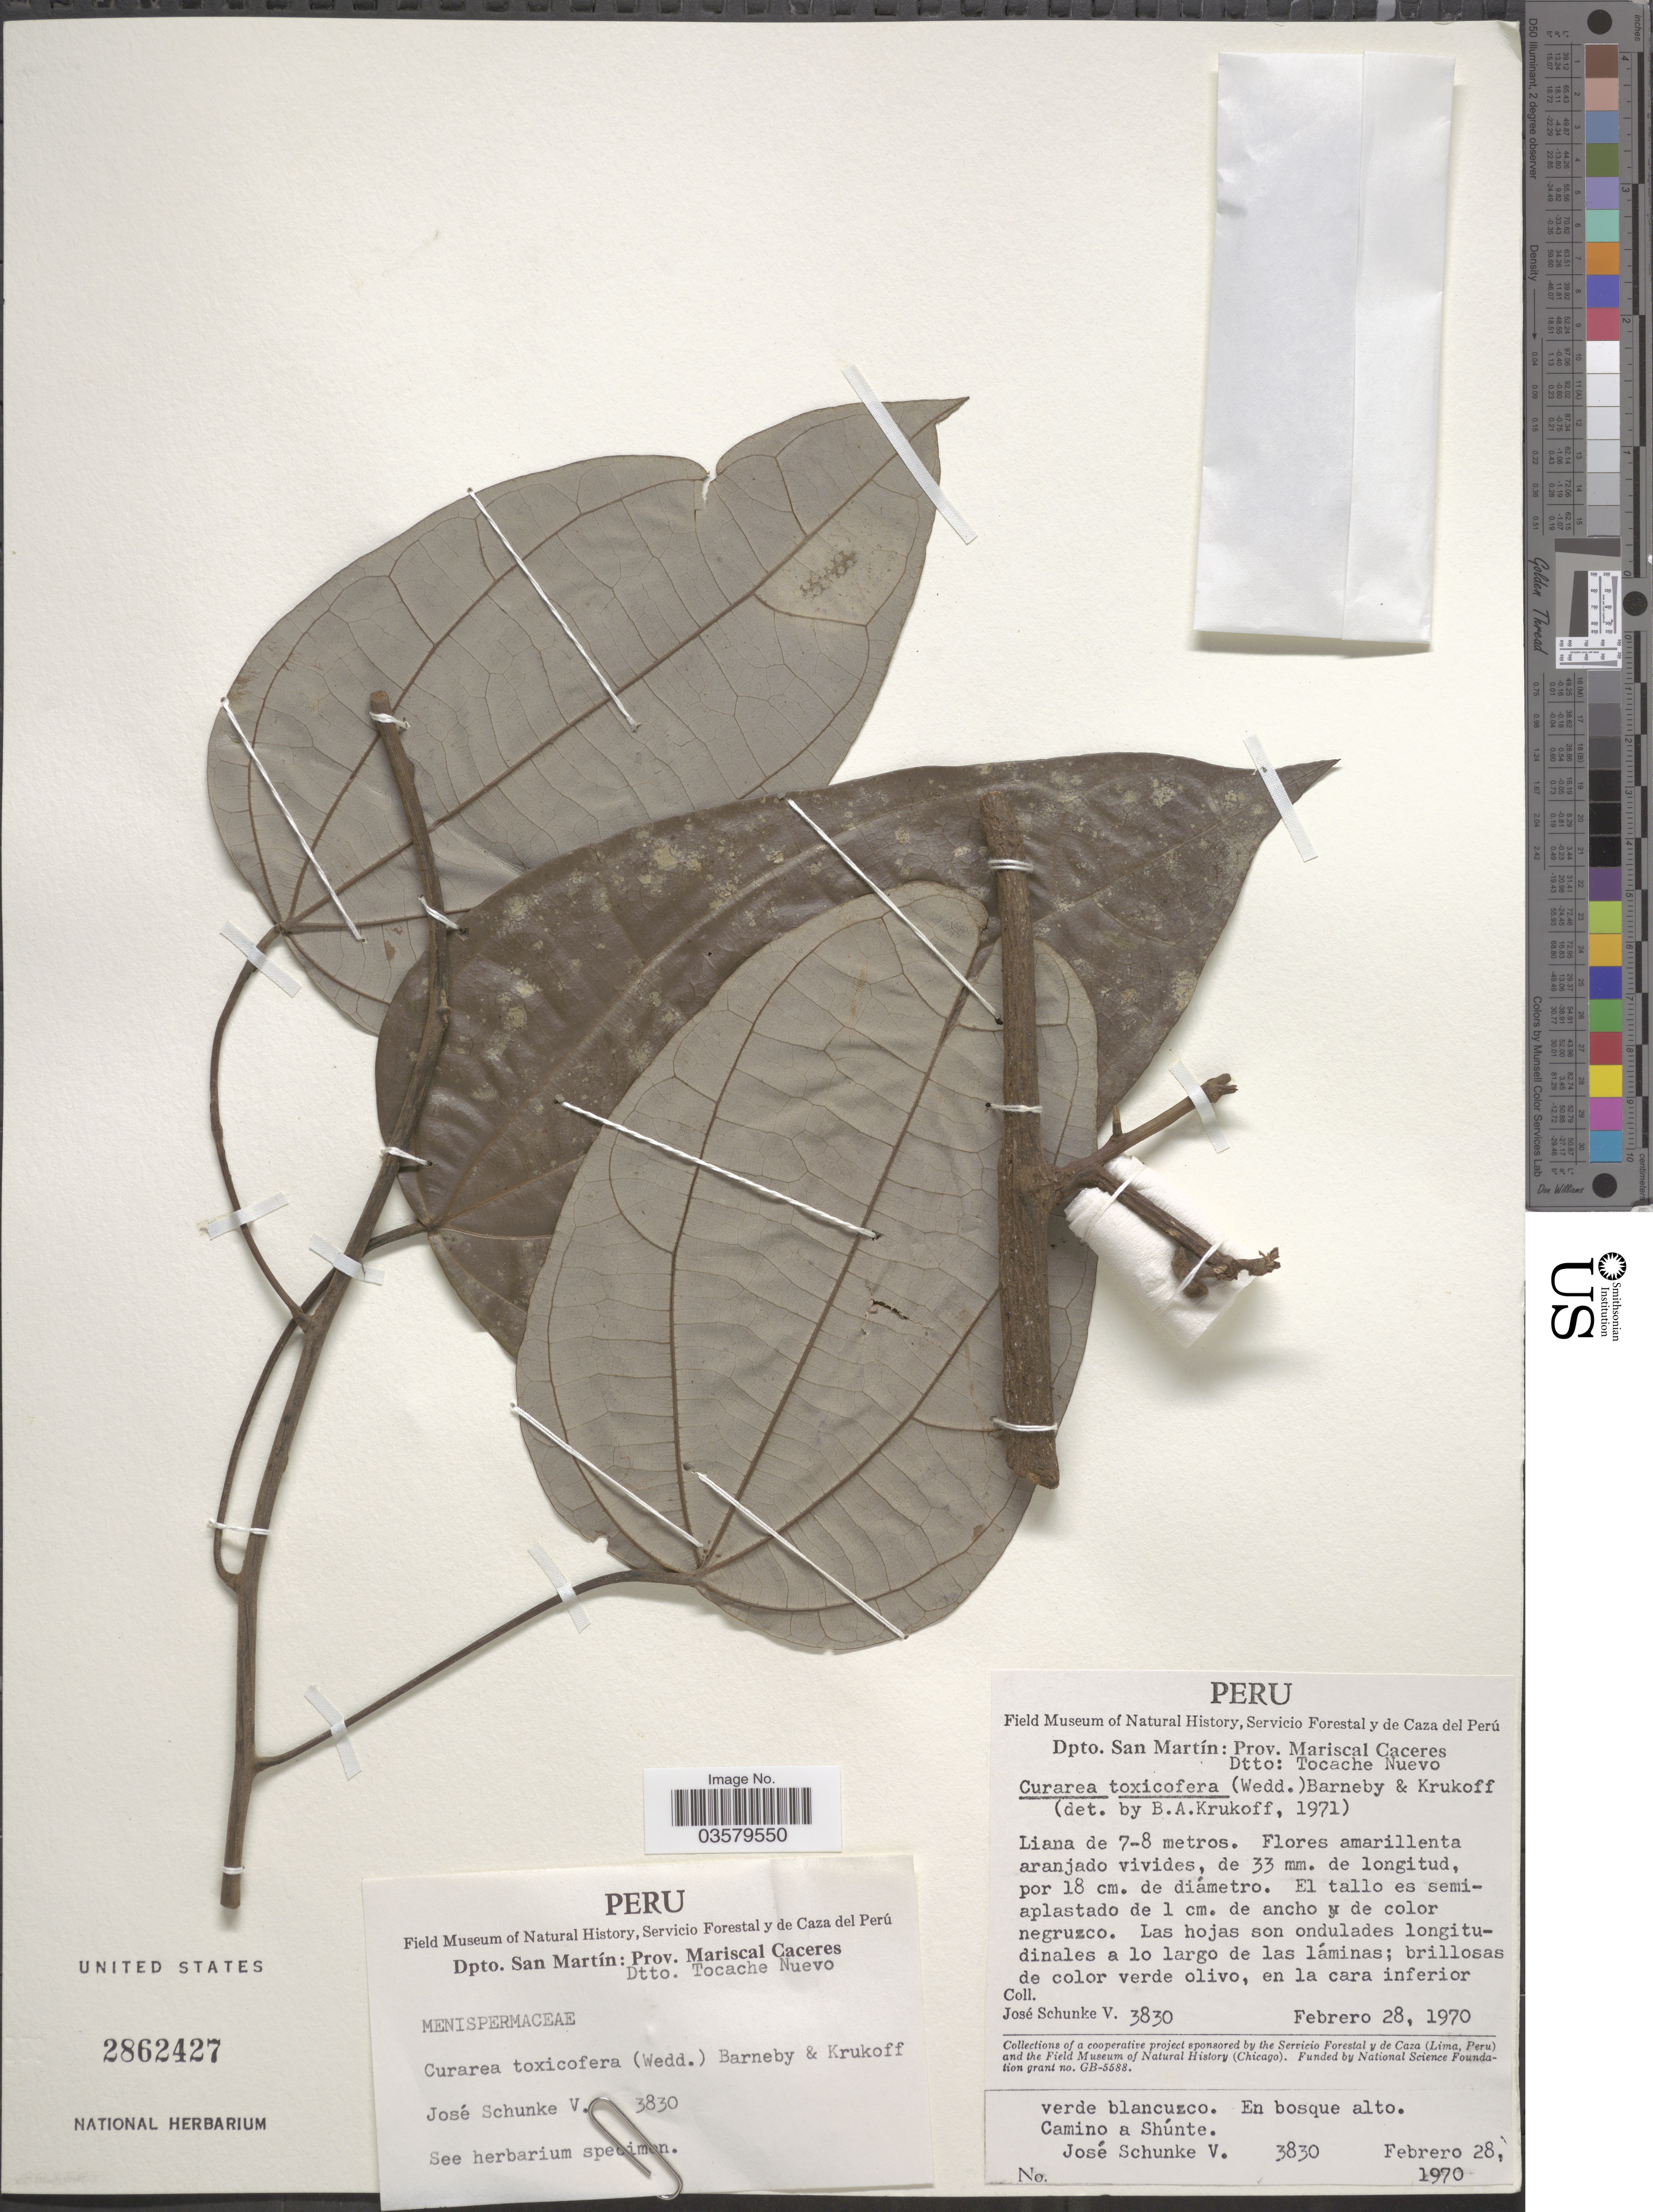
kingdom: Plantae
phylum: Tracheophyta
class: Magnoliopsida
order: Ranunculales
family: Menispermaceae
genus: Curarea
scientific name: Curarea toxicofera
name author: (Wedd.) Barneby & Krukoff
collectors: J. Schunke Vigo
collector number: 3830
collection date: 1970-02-28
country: Peru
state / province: San Martín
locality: Dpto. San Martín: Prov. Mariscal Caceres. Dtto: Tocache Nuevo. Camino a Shúnte.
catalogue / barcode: US 2862427